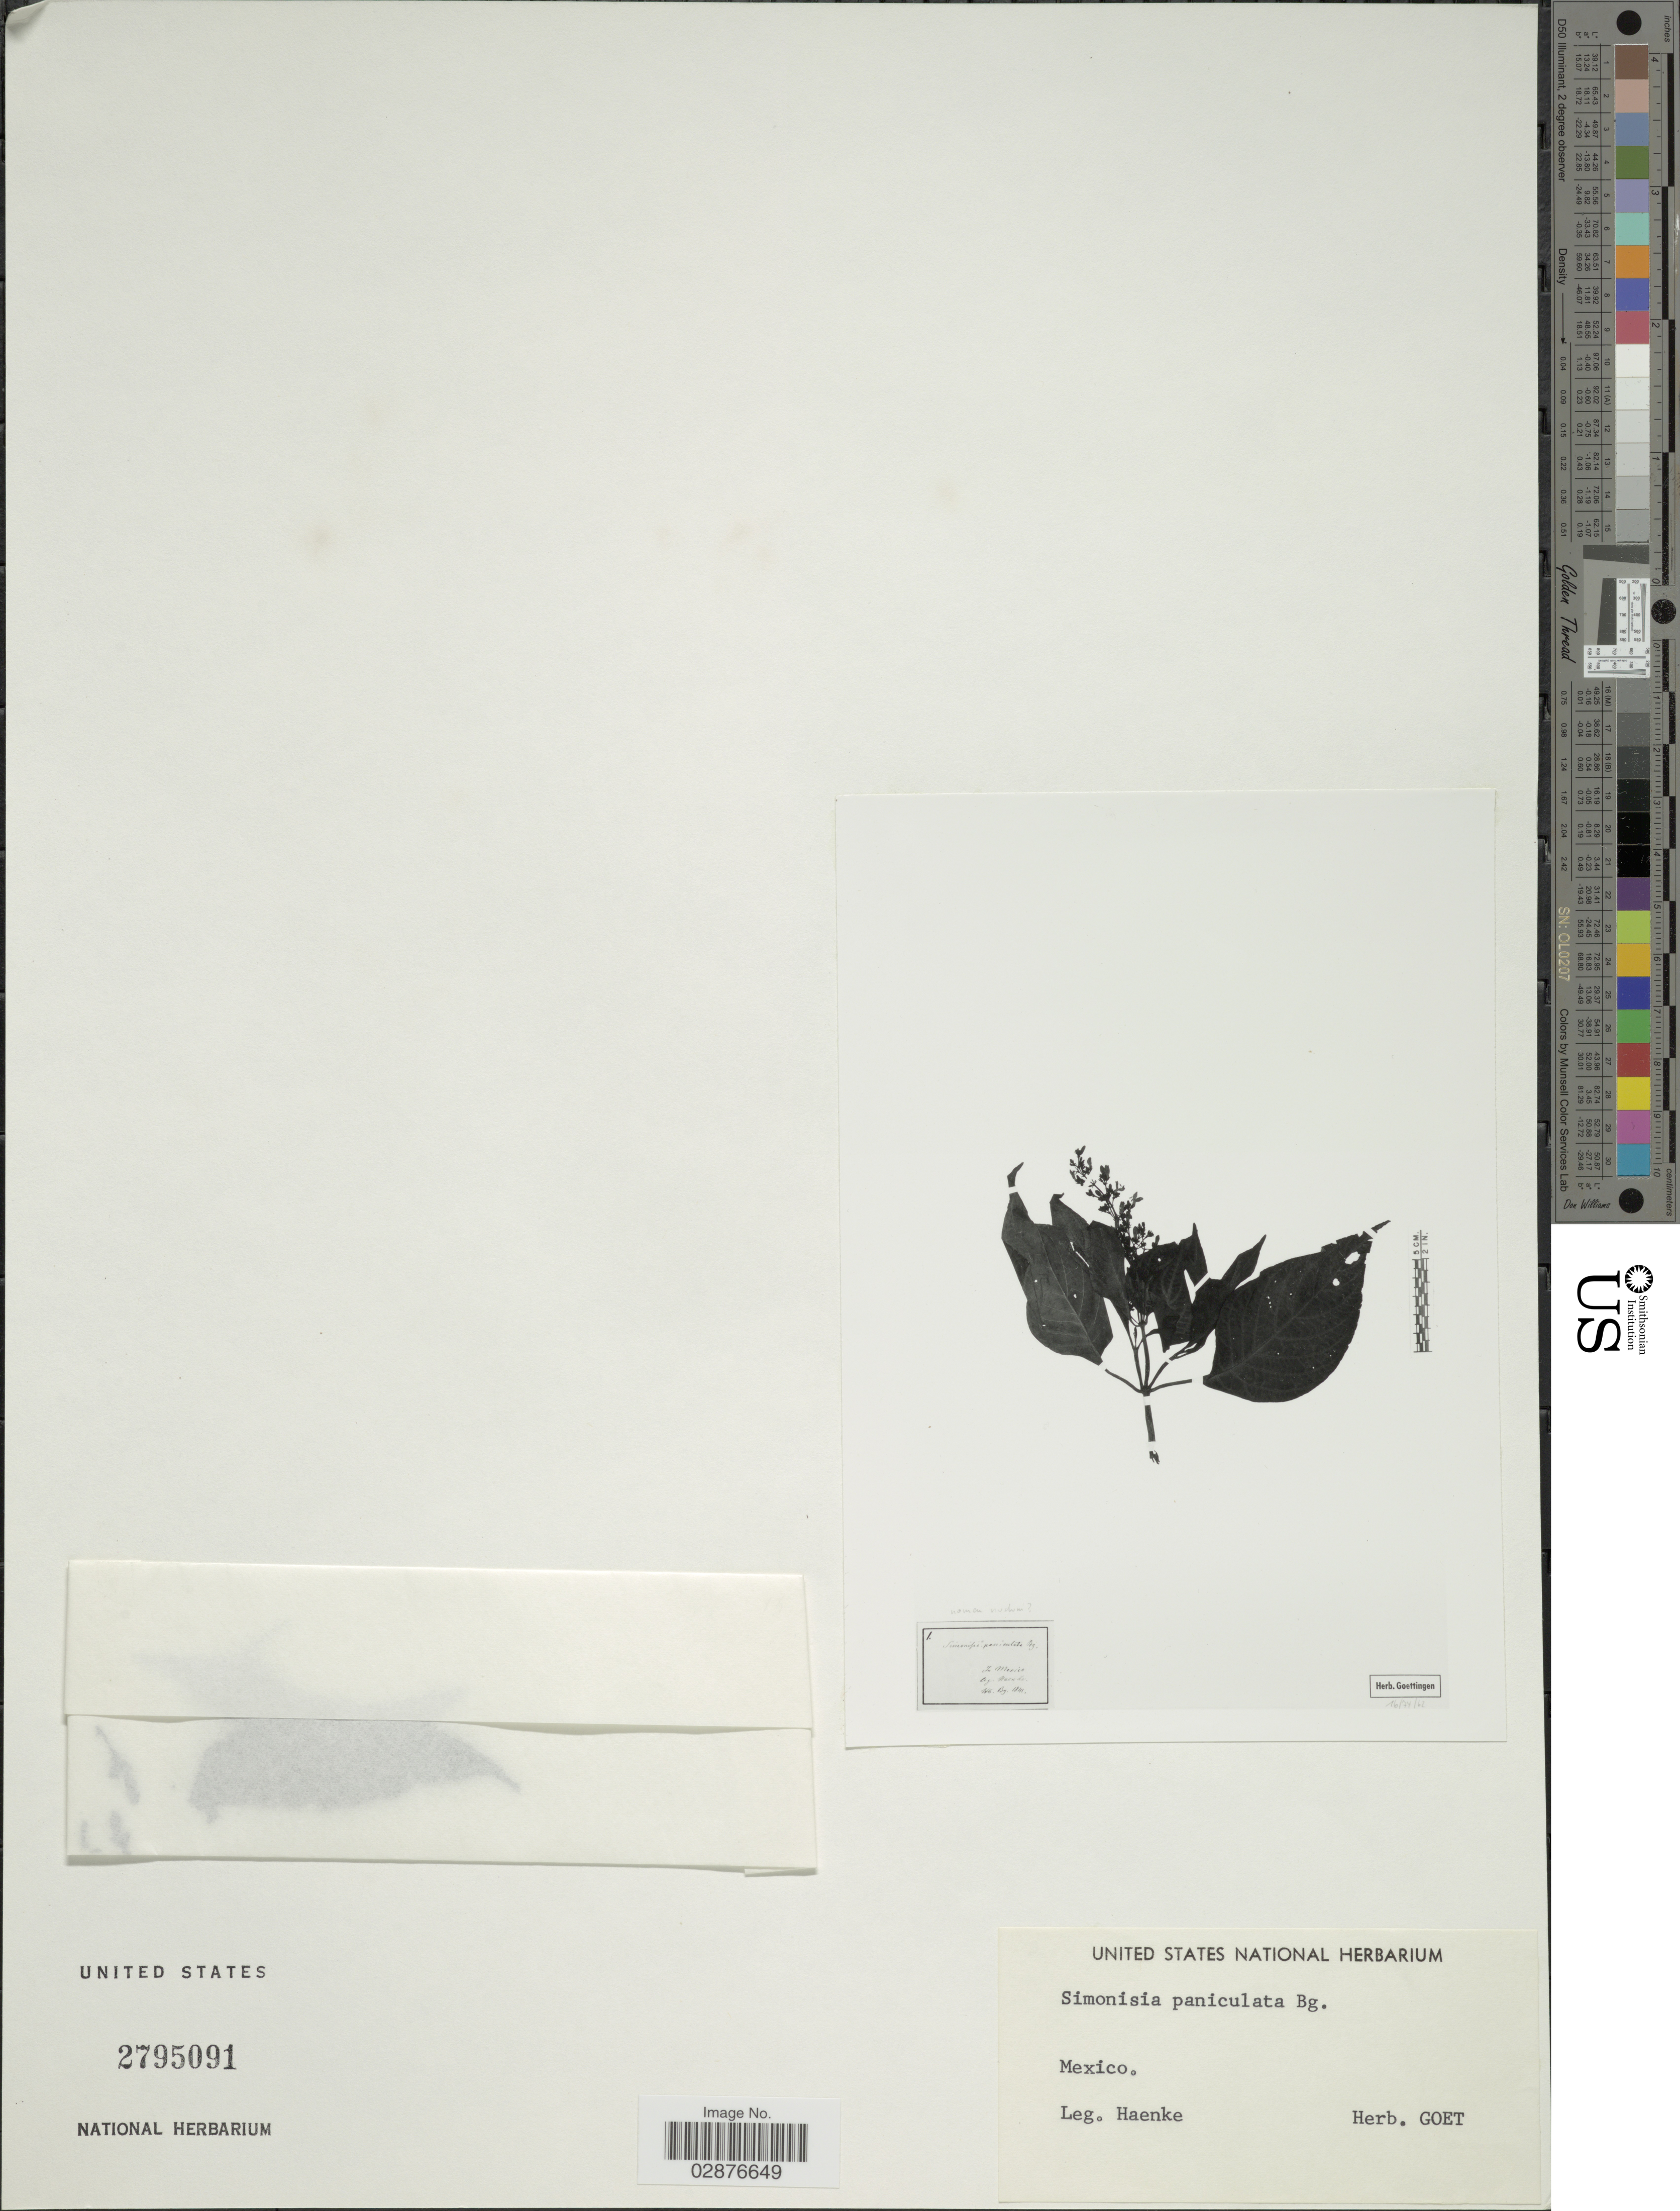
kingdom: Plantae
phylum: Tracheophyta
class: Magnoliopsida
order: Lamiales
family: Acanthaceae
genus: Justicia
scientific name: Justicia paniculata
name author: Rose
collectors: Haenke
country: Mexico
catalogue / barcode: US 2795091